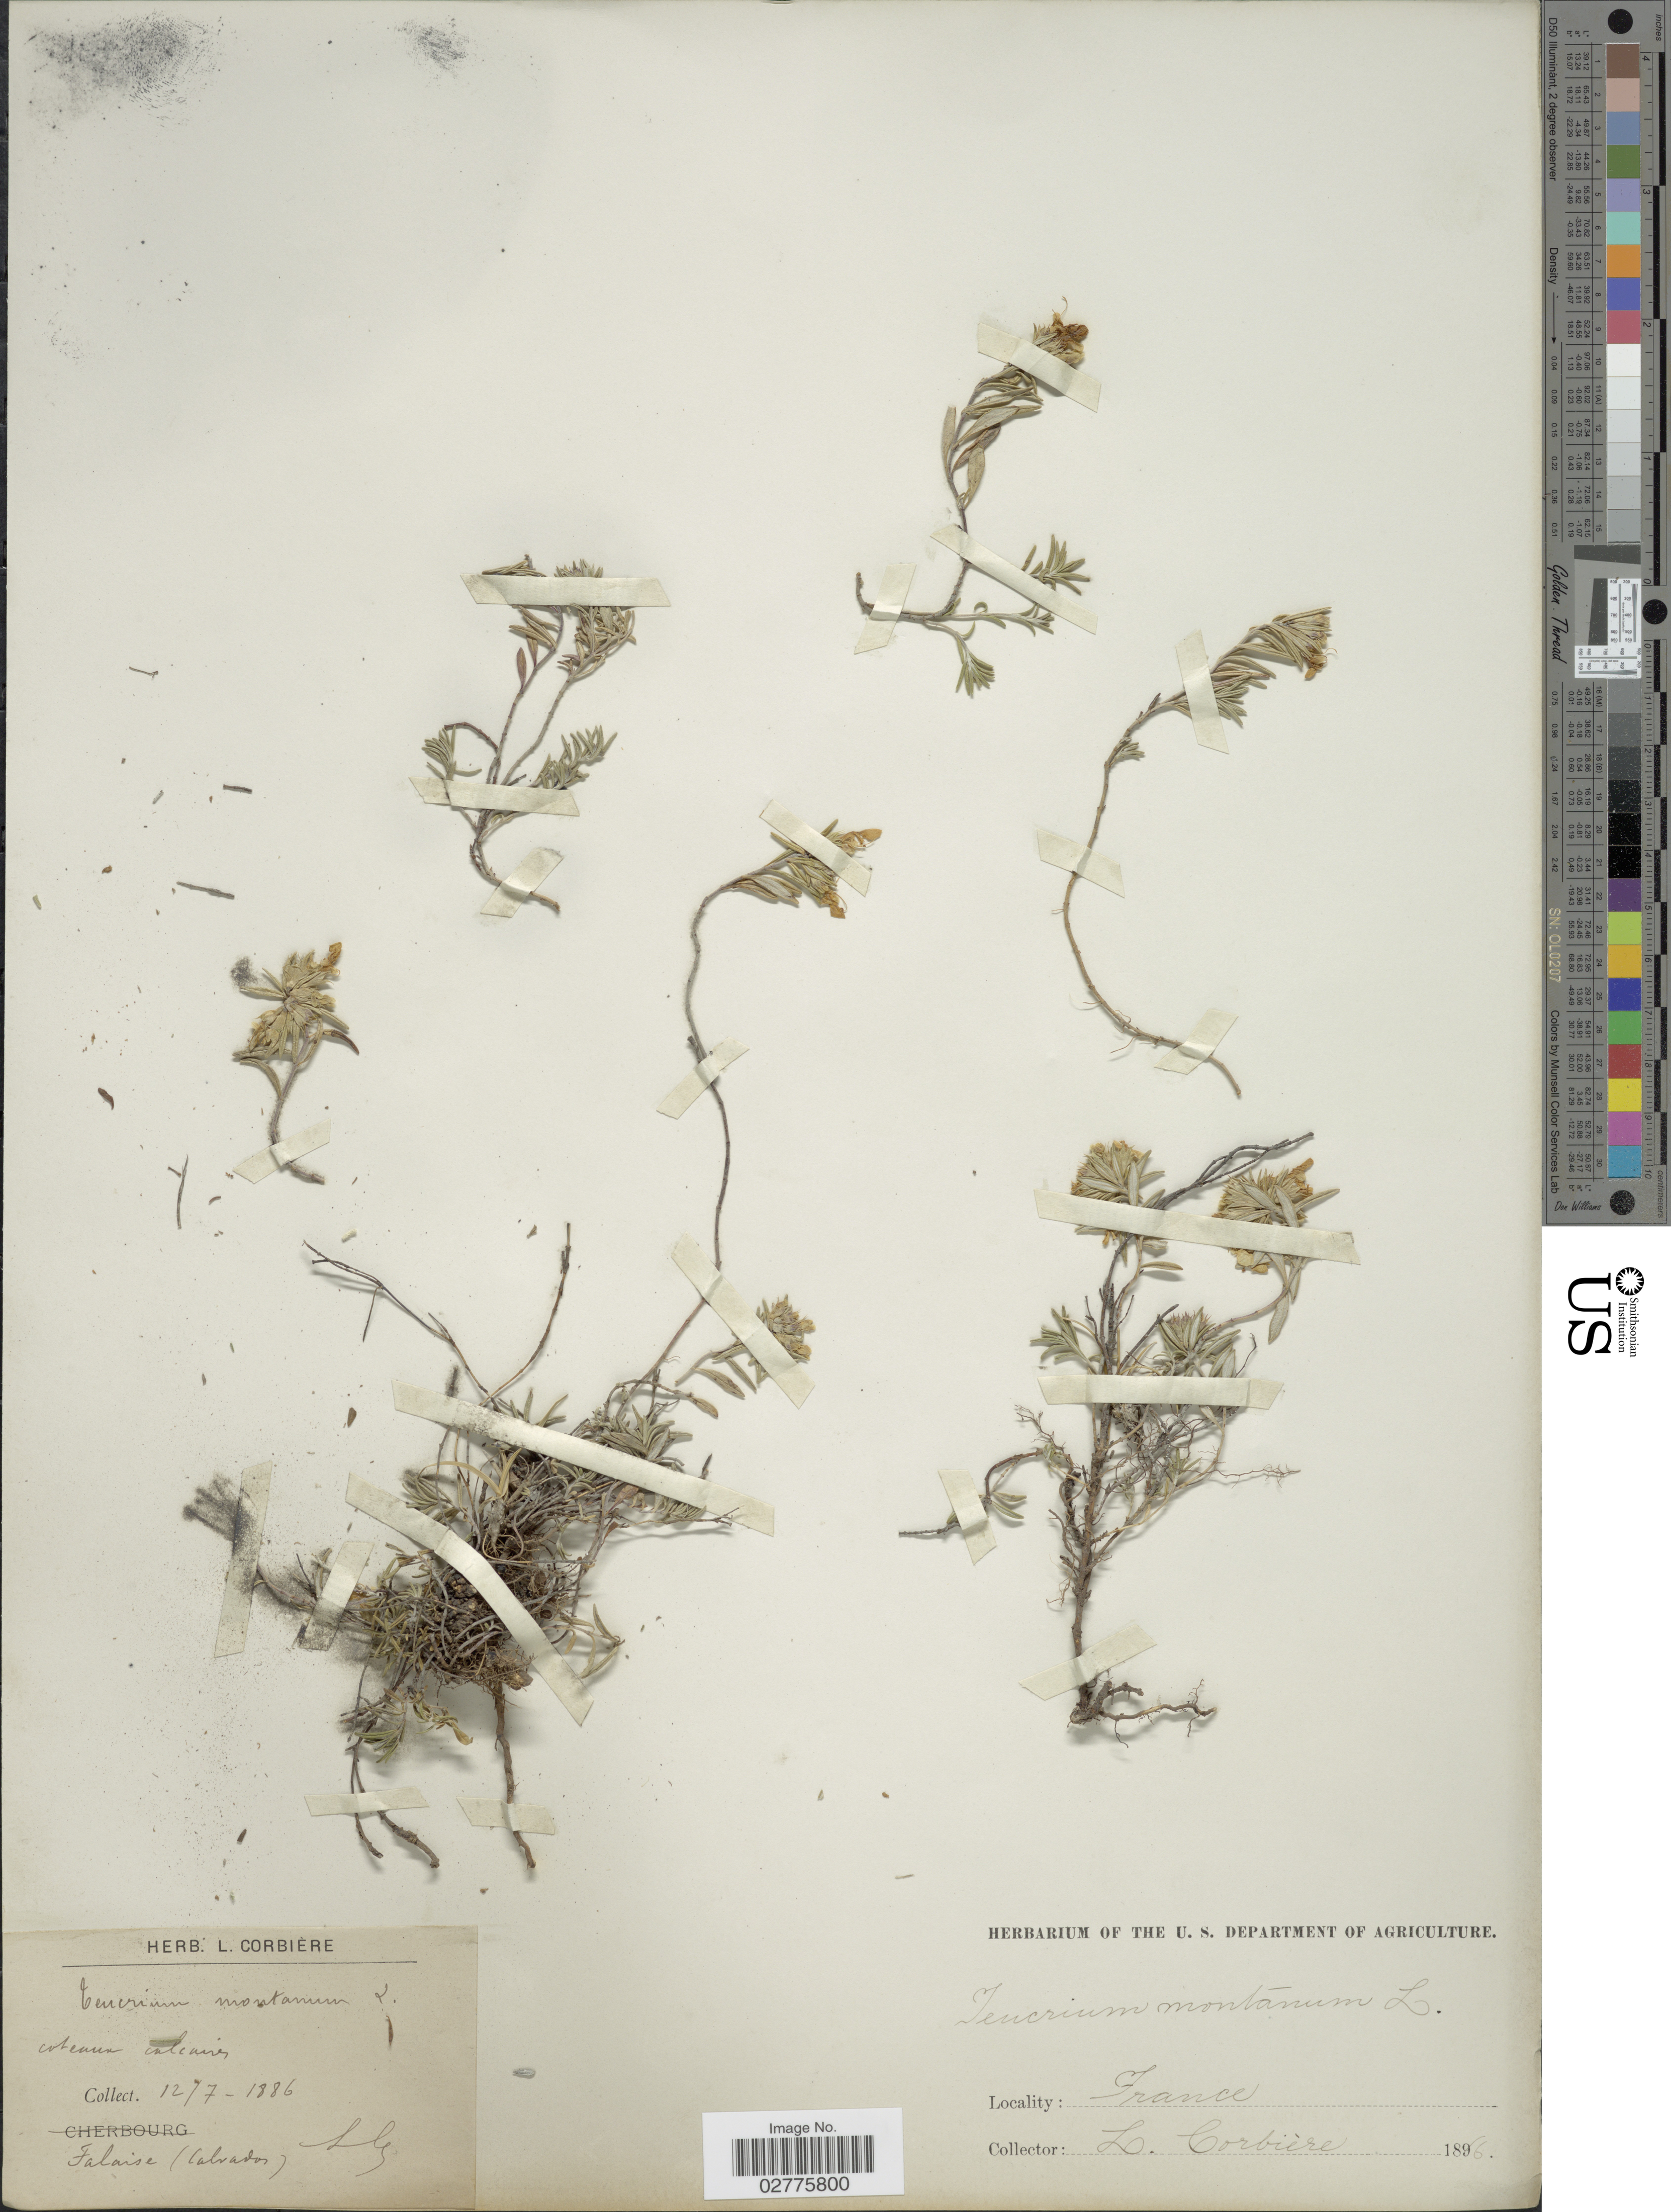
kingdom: Plantae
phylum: Tracheophyta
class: Magnoliopsida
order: Lamiales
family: Lamiaceae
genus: Teucrium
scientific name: Teucrium montanum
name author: L.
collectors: L. Corbière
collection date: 1886-07-12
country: France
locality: Falaise (Labrador).